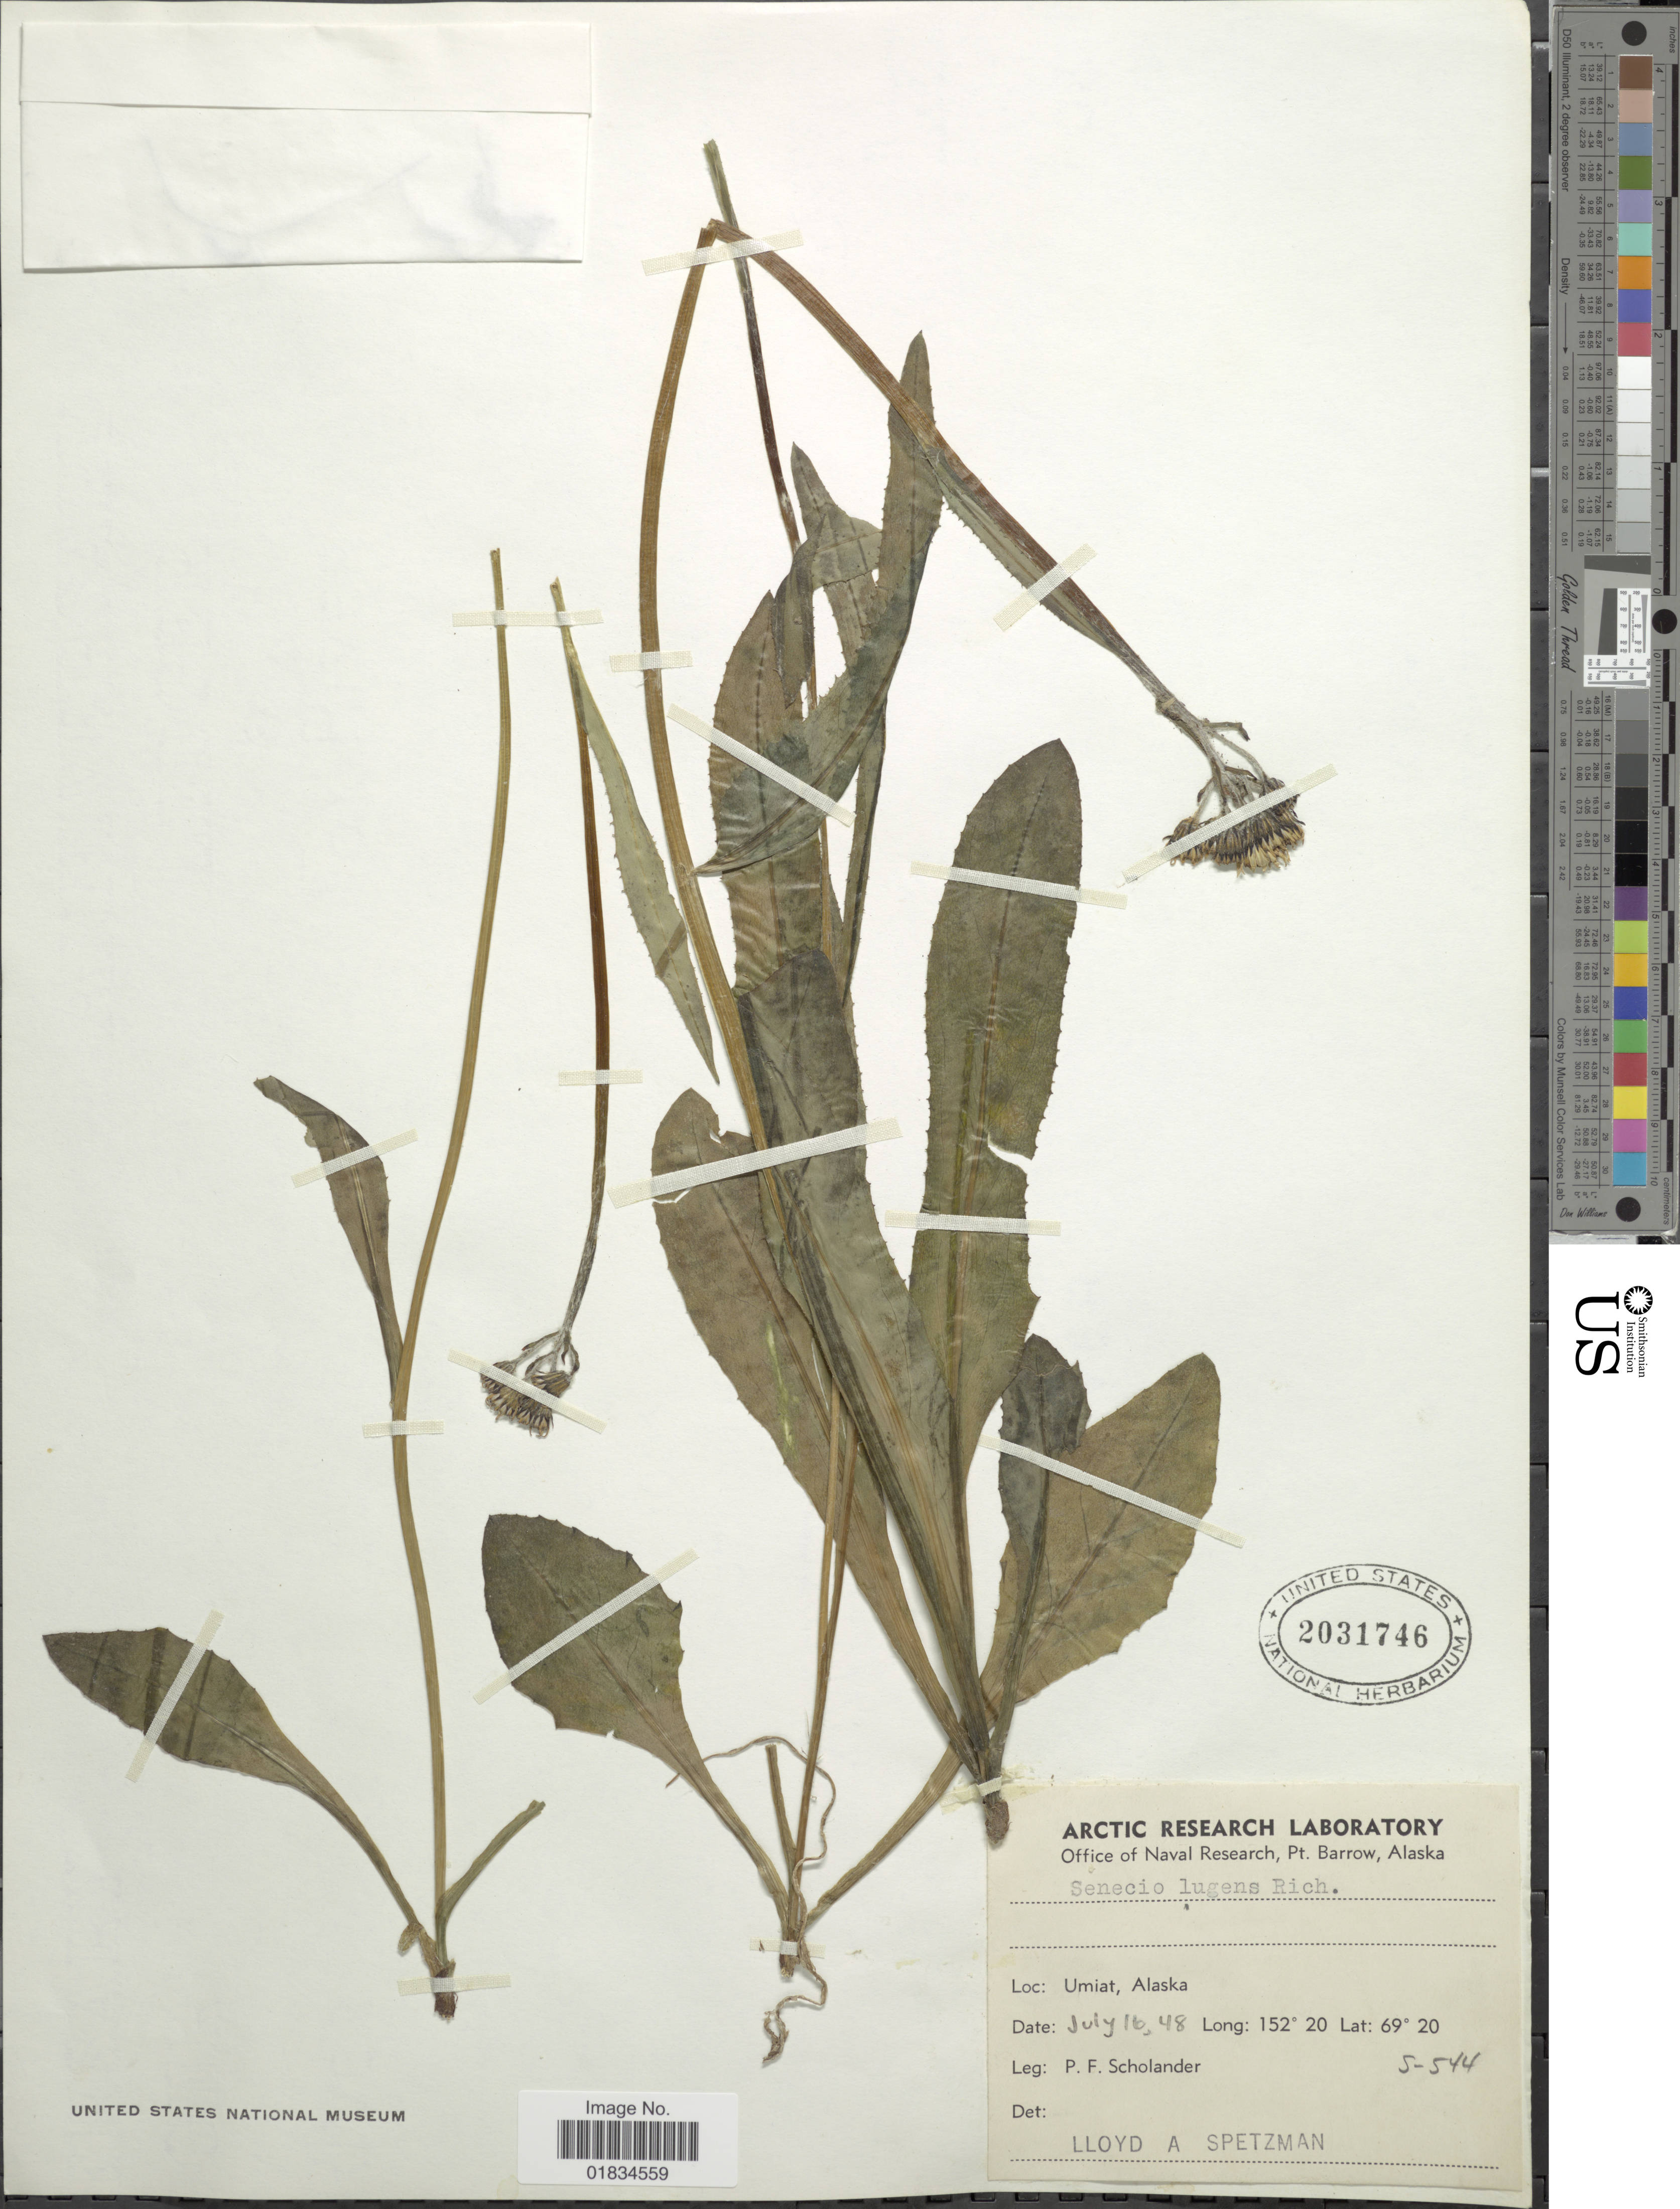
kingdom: Plantae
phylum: Tracheophyta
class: Magnoliopsida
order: Asterales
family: Asteraceae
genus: Senecio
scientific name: Senecio lugens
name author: Richardson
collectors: P. Scholander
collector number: S-544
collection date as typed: Transcribed d/m/y: 16/7/48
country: United States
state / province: Alaska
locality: Umiat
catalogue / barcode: US 2031746